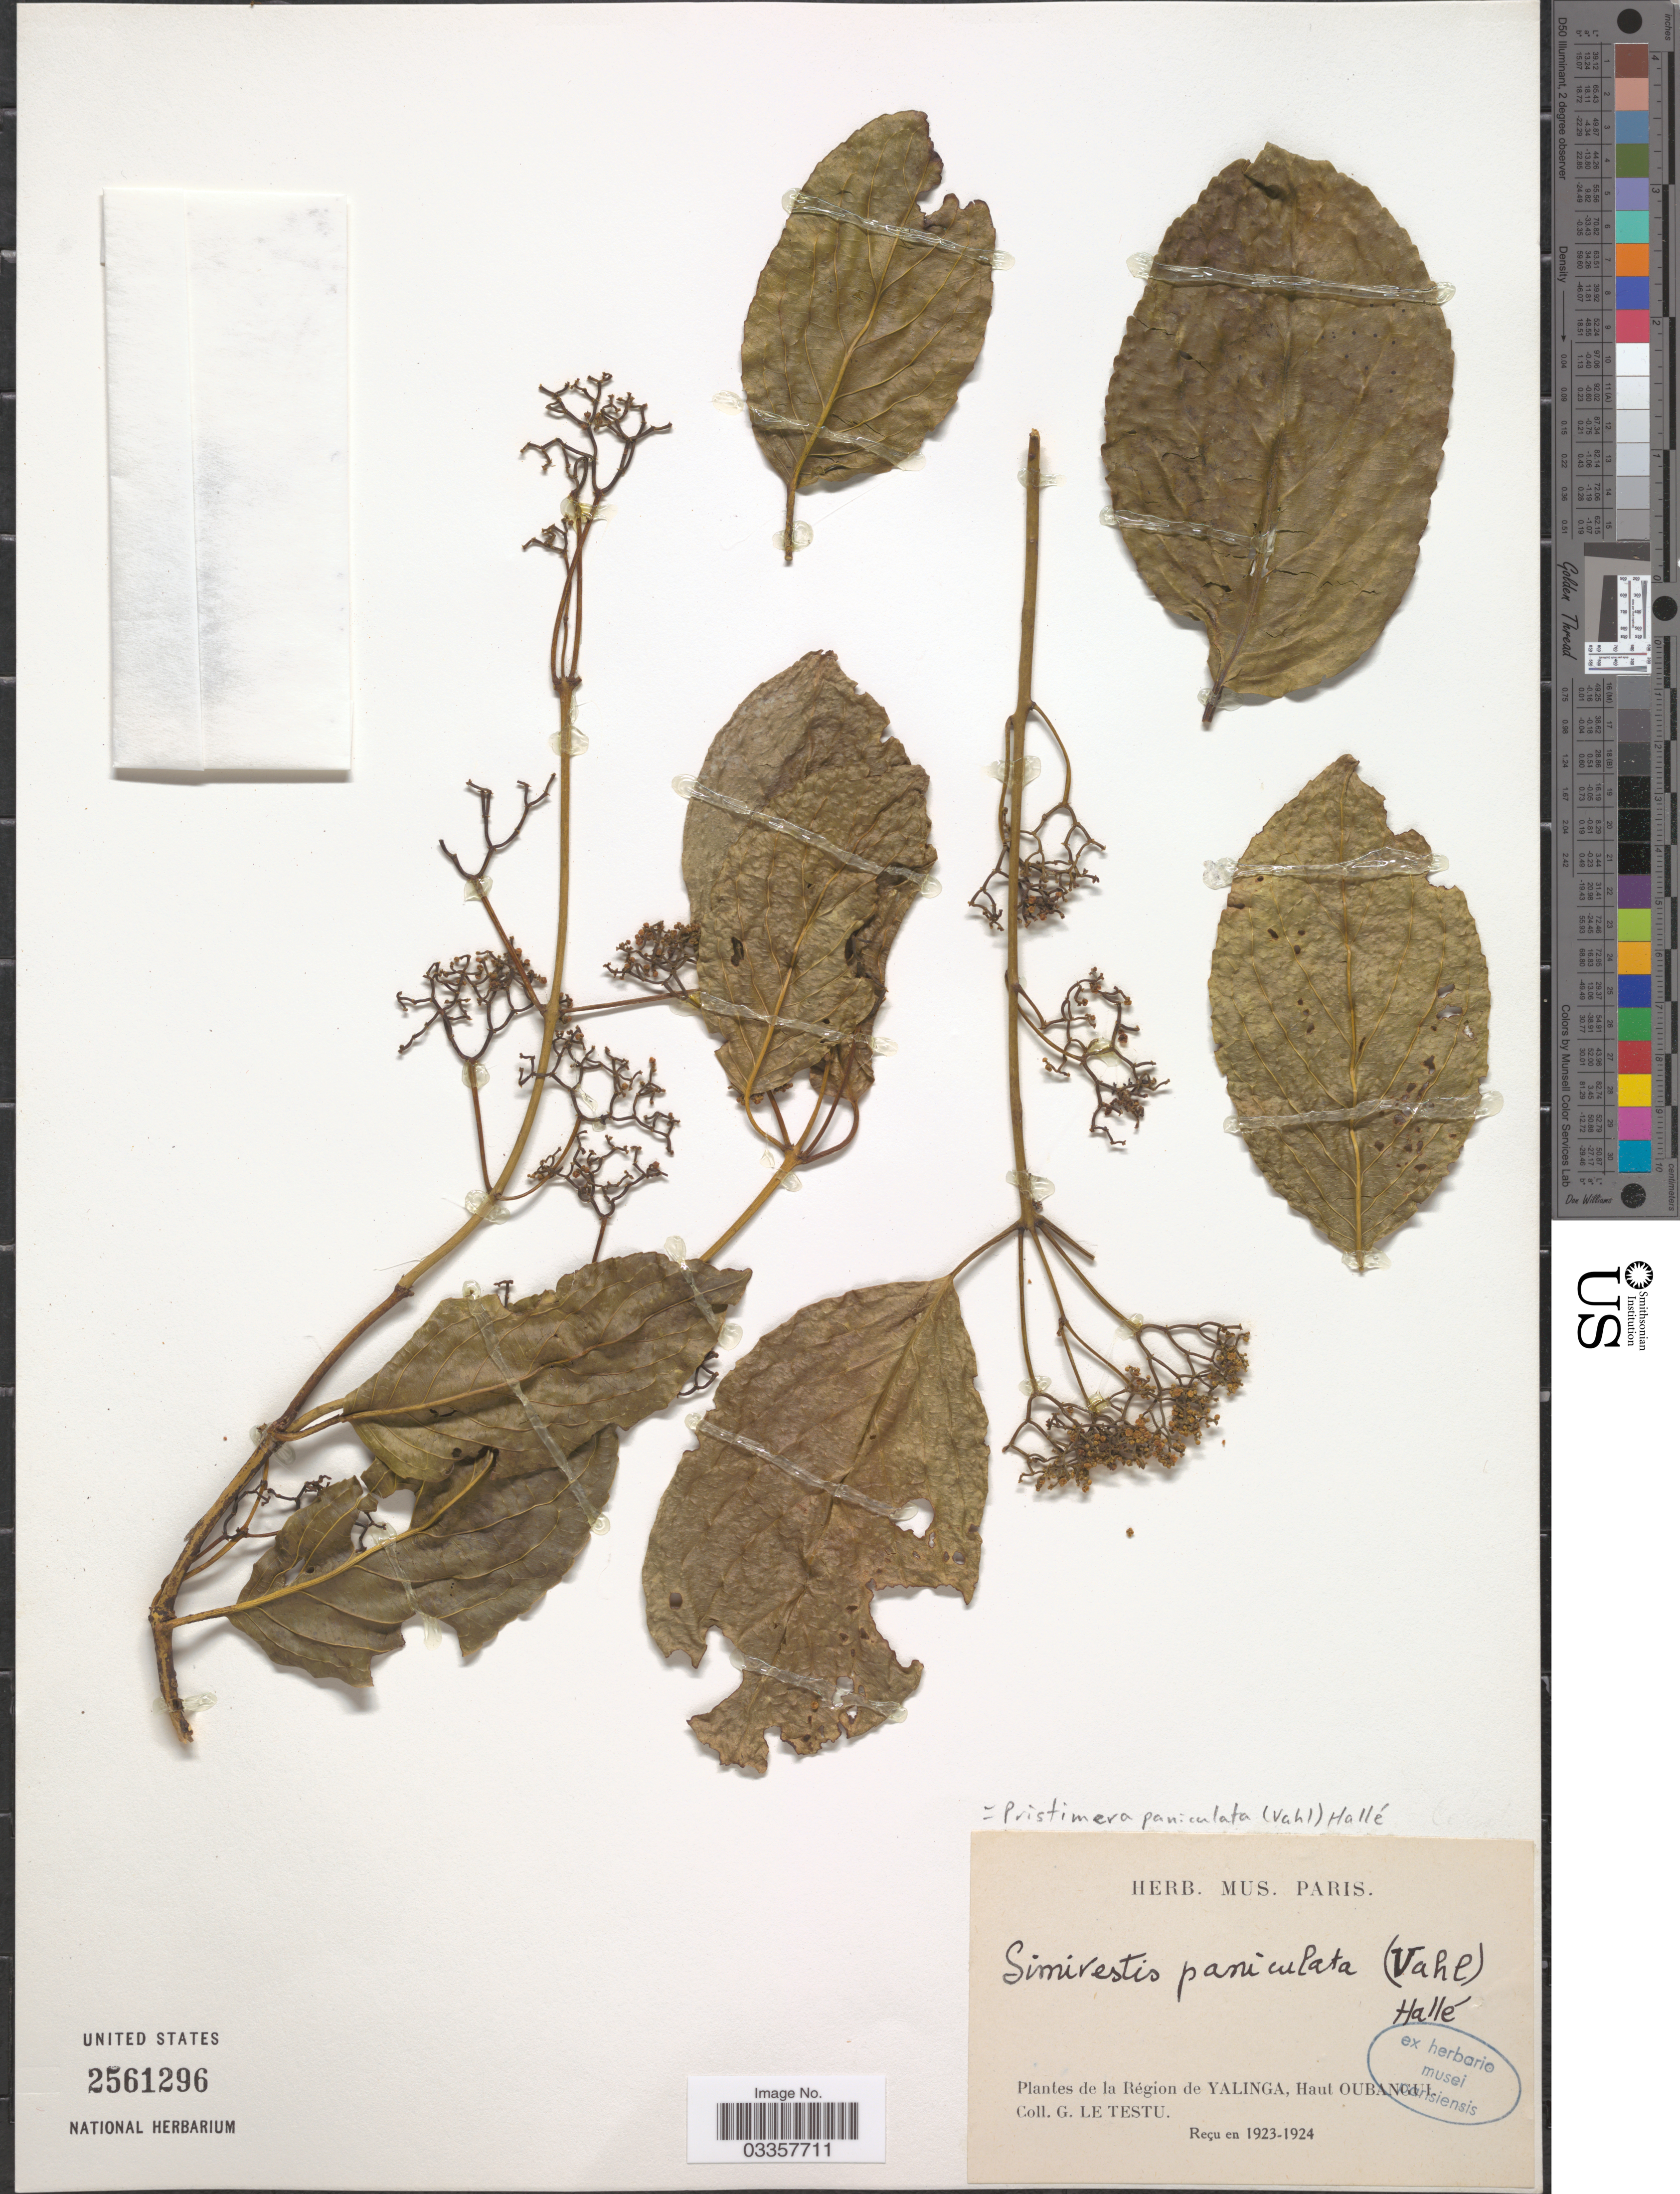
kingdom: Plantae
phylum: Tracheophyta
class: Magnoliopsida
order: Celastrales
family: Celastraceae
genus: Pristimera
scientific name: Pristimera paniculata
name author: (Vahl) N. Hallé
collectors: G. Le Testu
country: Central African Republic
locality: Région de Yalinga, Haut Oubangui.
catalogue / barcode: US 2561296